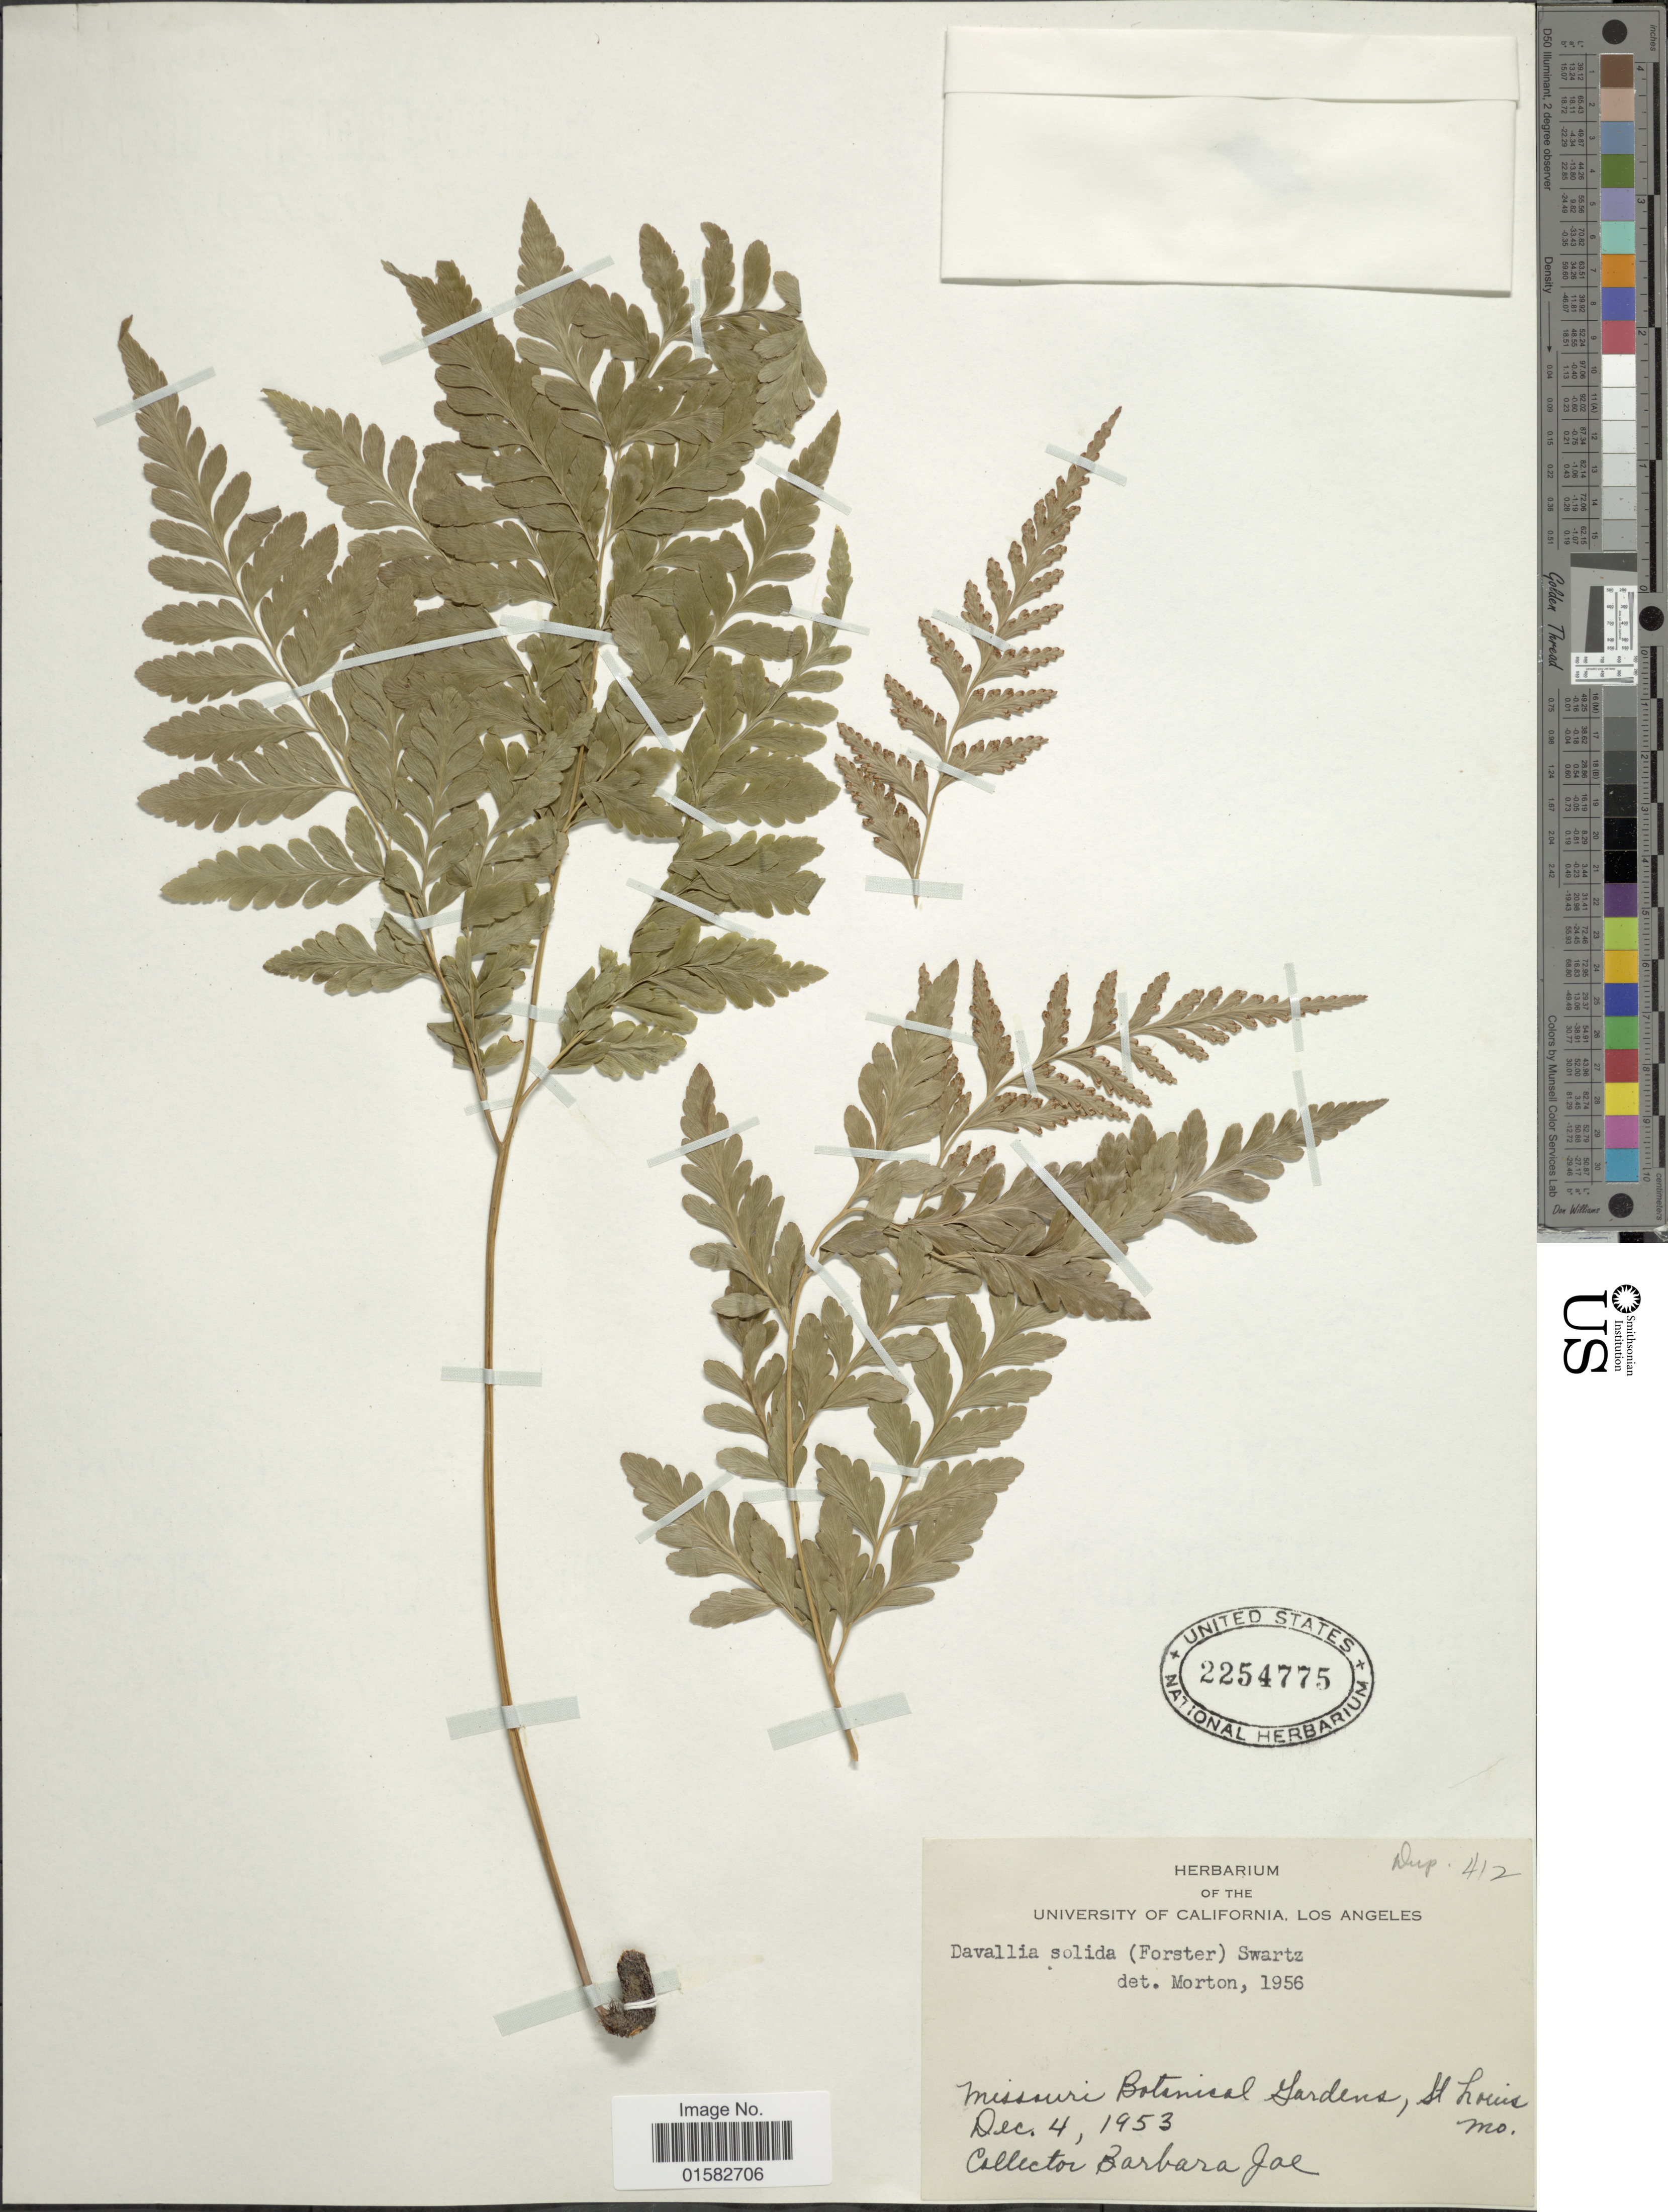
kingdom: Plantae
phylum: Tracheophyta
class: Polypodiopsida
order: Polypodiales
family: Davalliaceae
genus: Davallia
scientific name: Davallia solida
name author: (G. Forst.) Sw.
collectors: B. Joe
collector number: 412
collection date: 1953-12-04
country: United States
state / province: Missouri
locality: Missouri Botanical Gardens, St. Louis.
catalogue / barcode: US 2254775